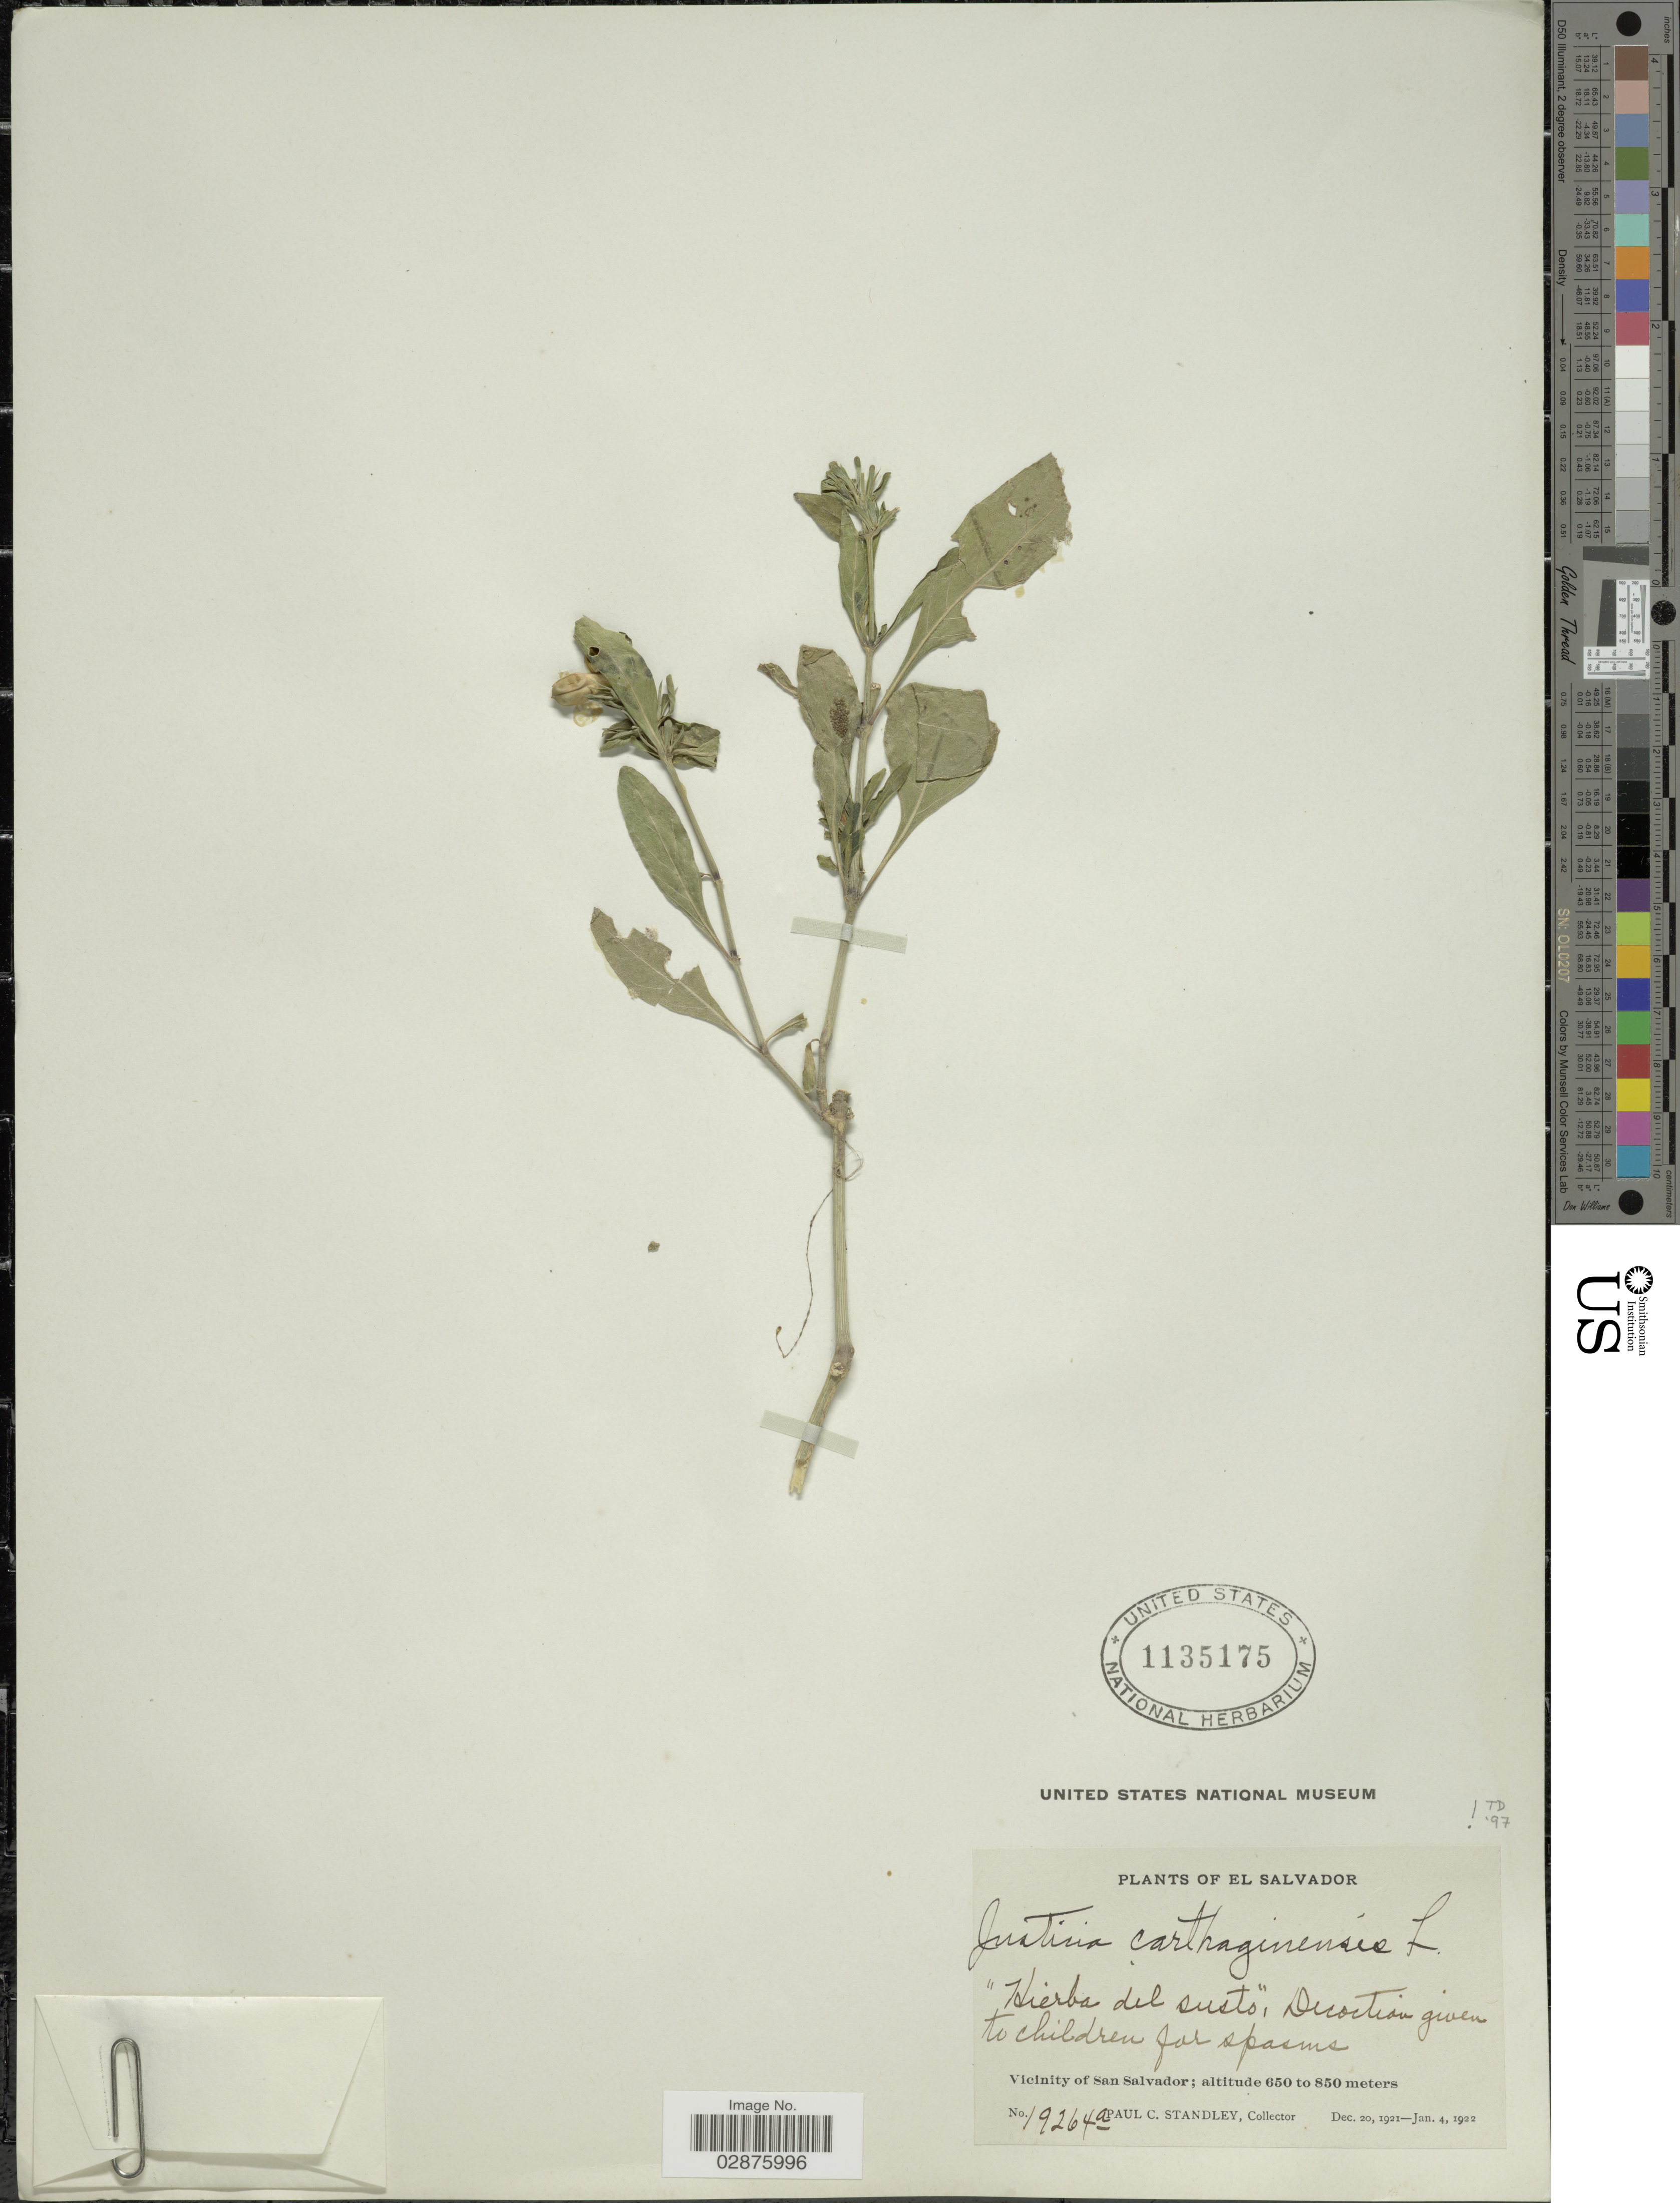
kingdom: Plantae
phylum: Tracheophyta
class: Magnoliopsida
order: Lamiales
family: Acanthaceae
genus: Justicia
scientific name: Justicia carthaginensis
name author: Jacq.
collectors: P. C. Standley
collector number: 19264a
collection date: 1921-12-20/1922-01-04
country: El Salvador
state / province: San Salvador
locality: Vicinity of San Salvador.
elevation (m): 650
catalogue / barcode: US 1135175